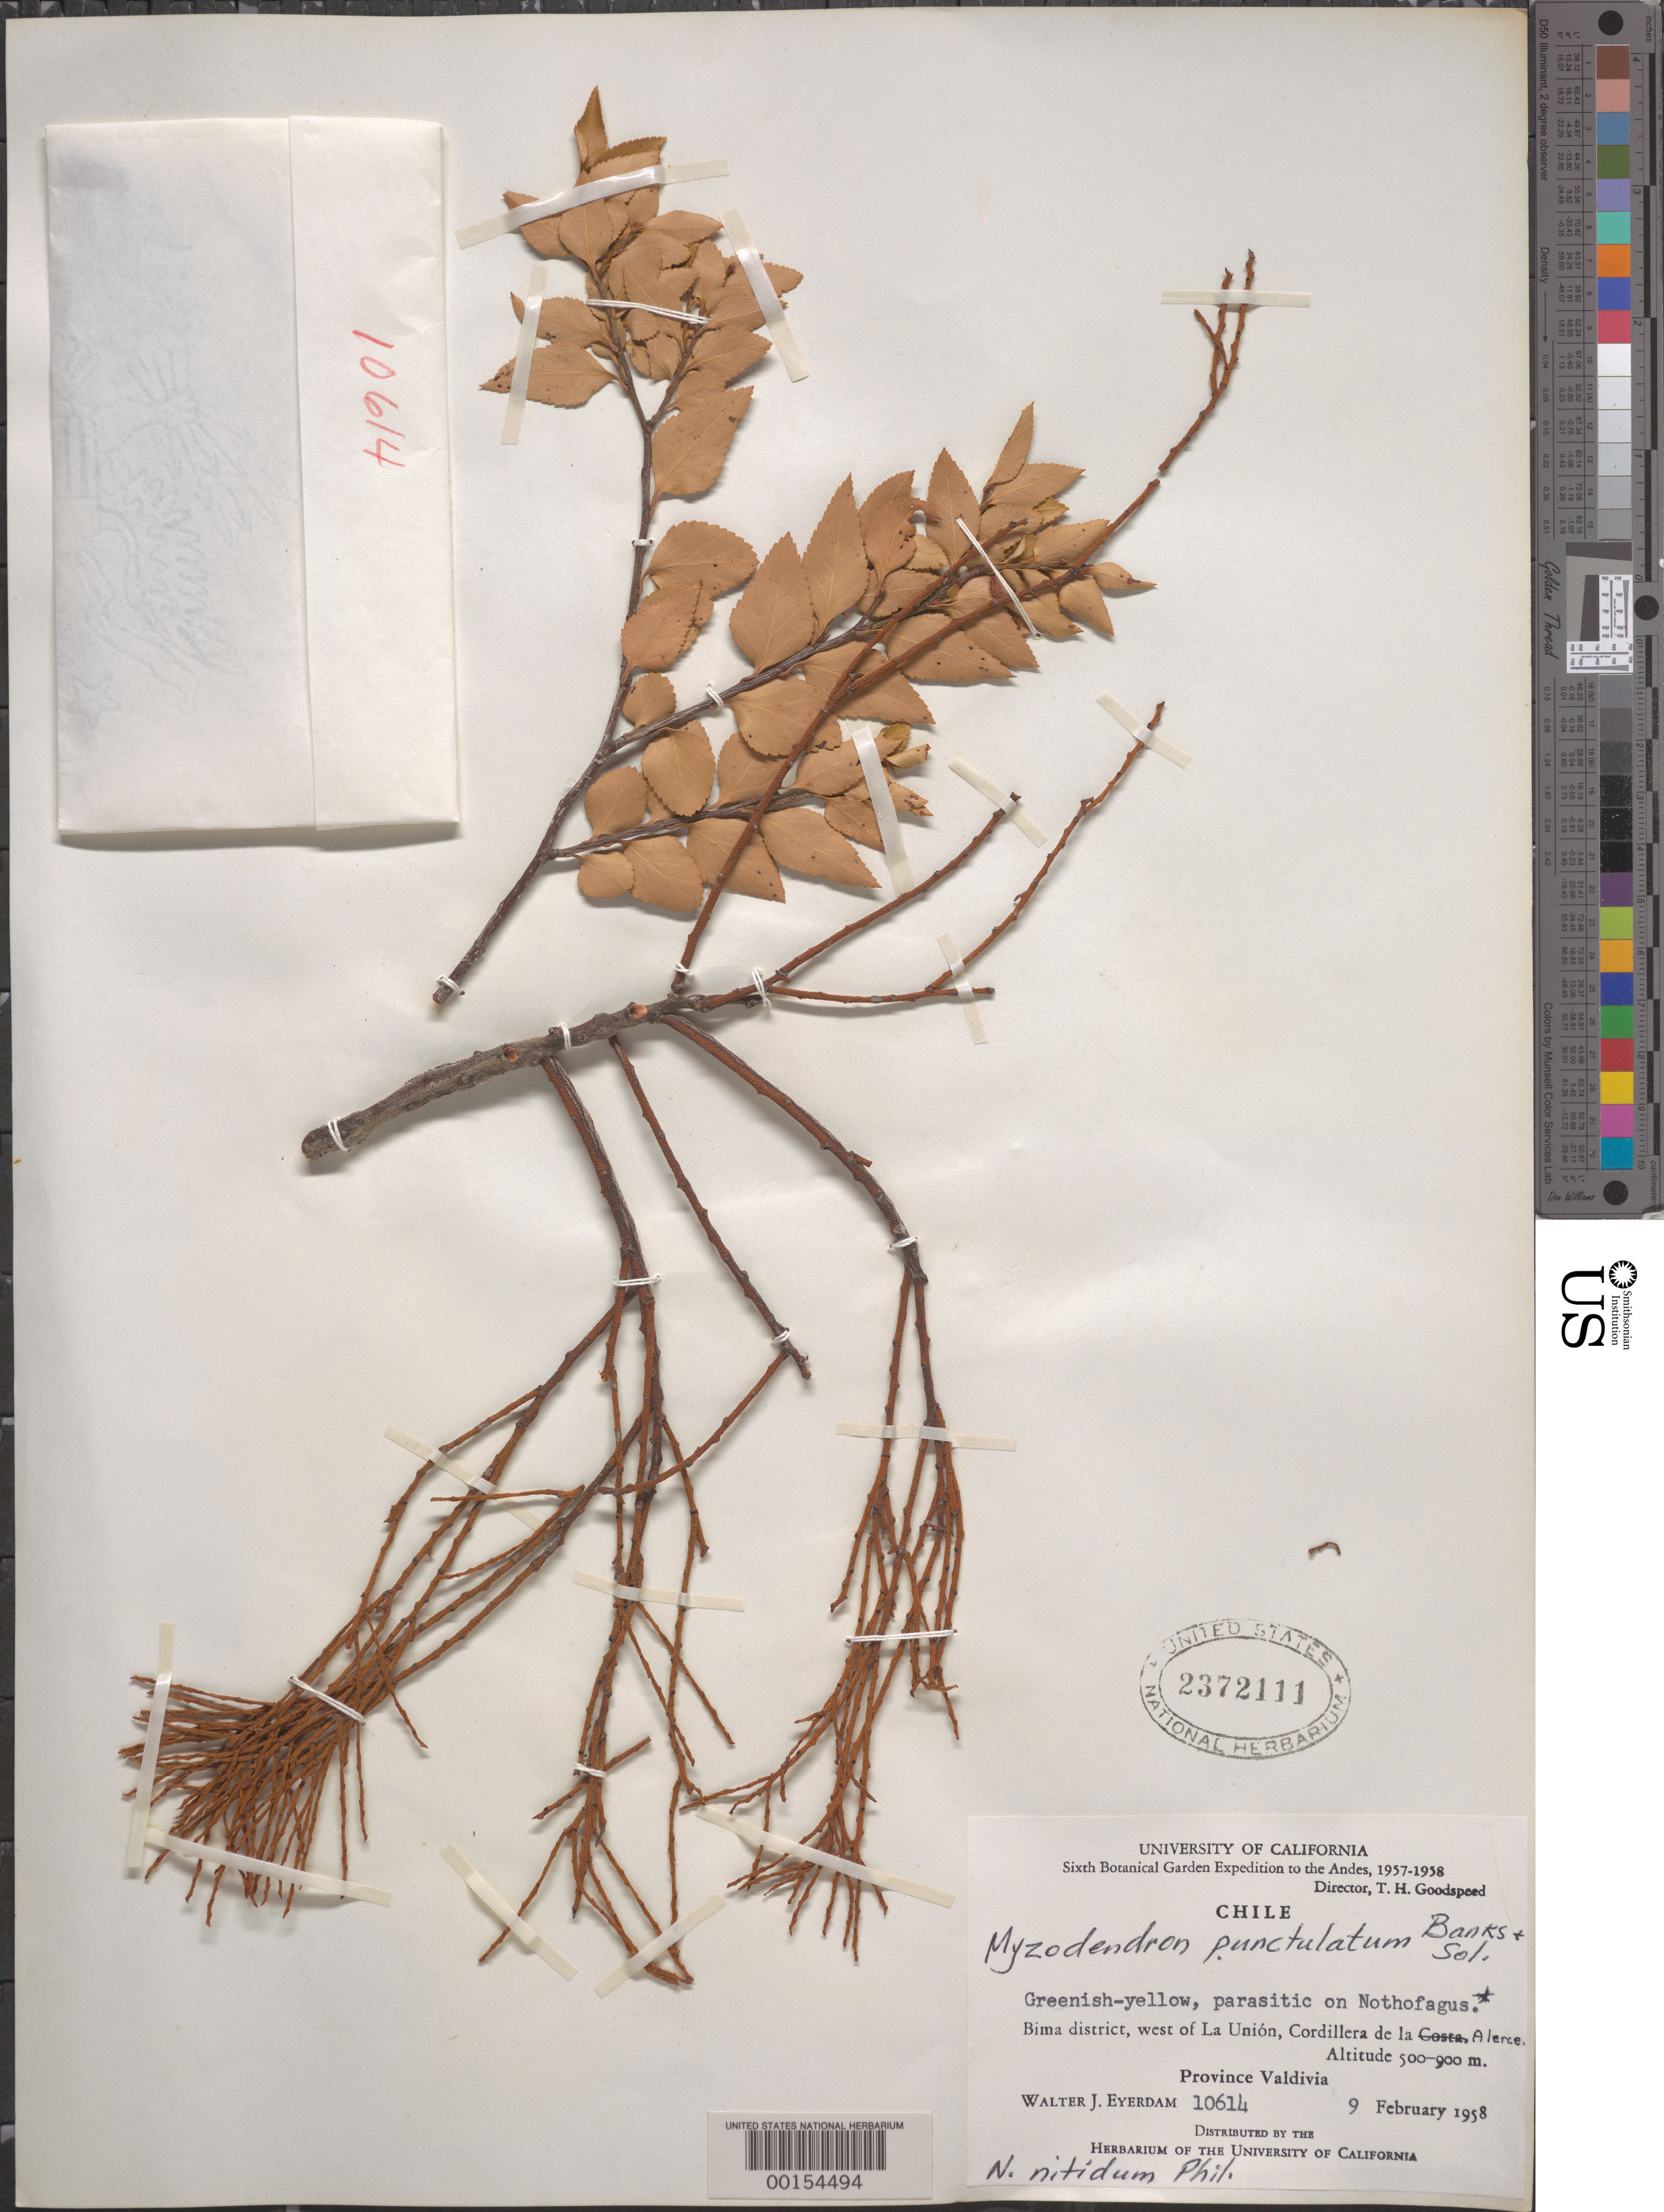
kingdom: Plantae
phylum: Tracheophyta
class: Magnoliopsida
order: Santalales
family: Misodendraceae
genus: Misodendrum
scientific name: Misodendrum punctulatum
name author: Sol. ex DC.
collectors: W. J. Eyerdam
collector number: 10614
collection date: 1958-02-09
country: Chile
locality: The Andes. Bima district, west of La Unión, Cordillera de la Alerce. Province Valdivia.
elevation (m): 500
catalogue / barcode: US 2372111